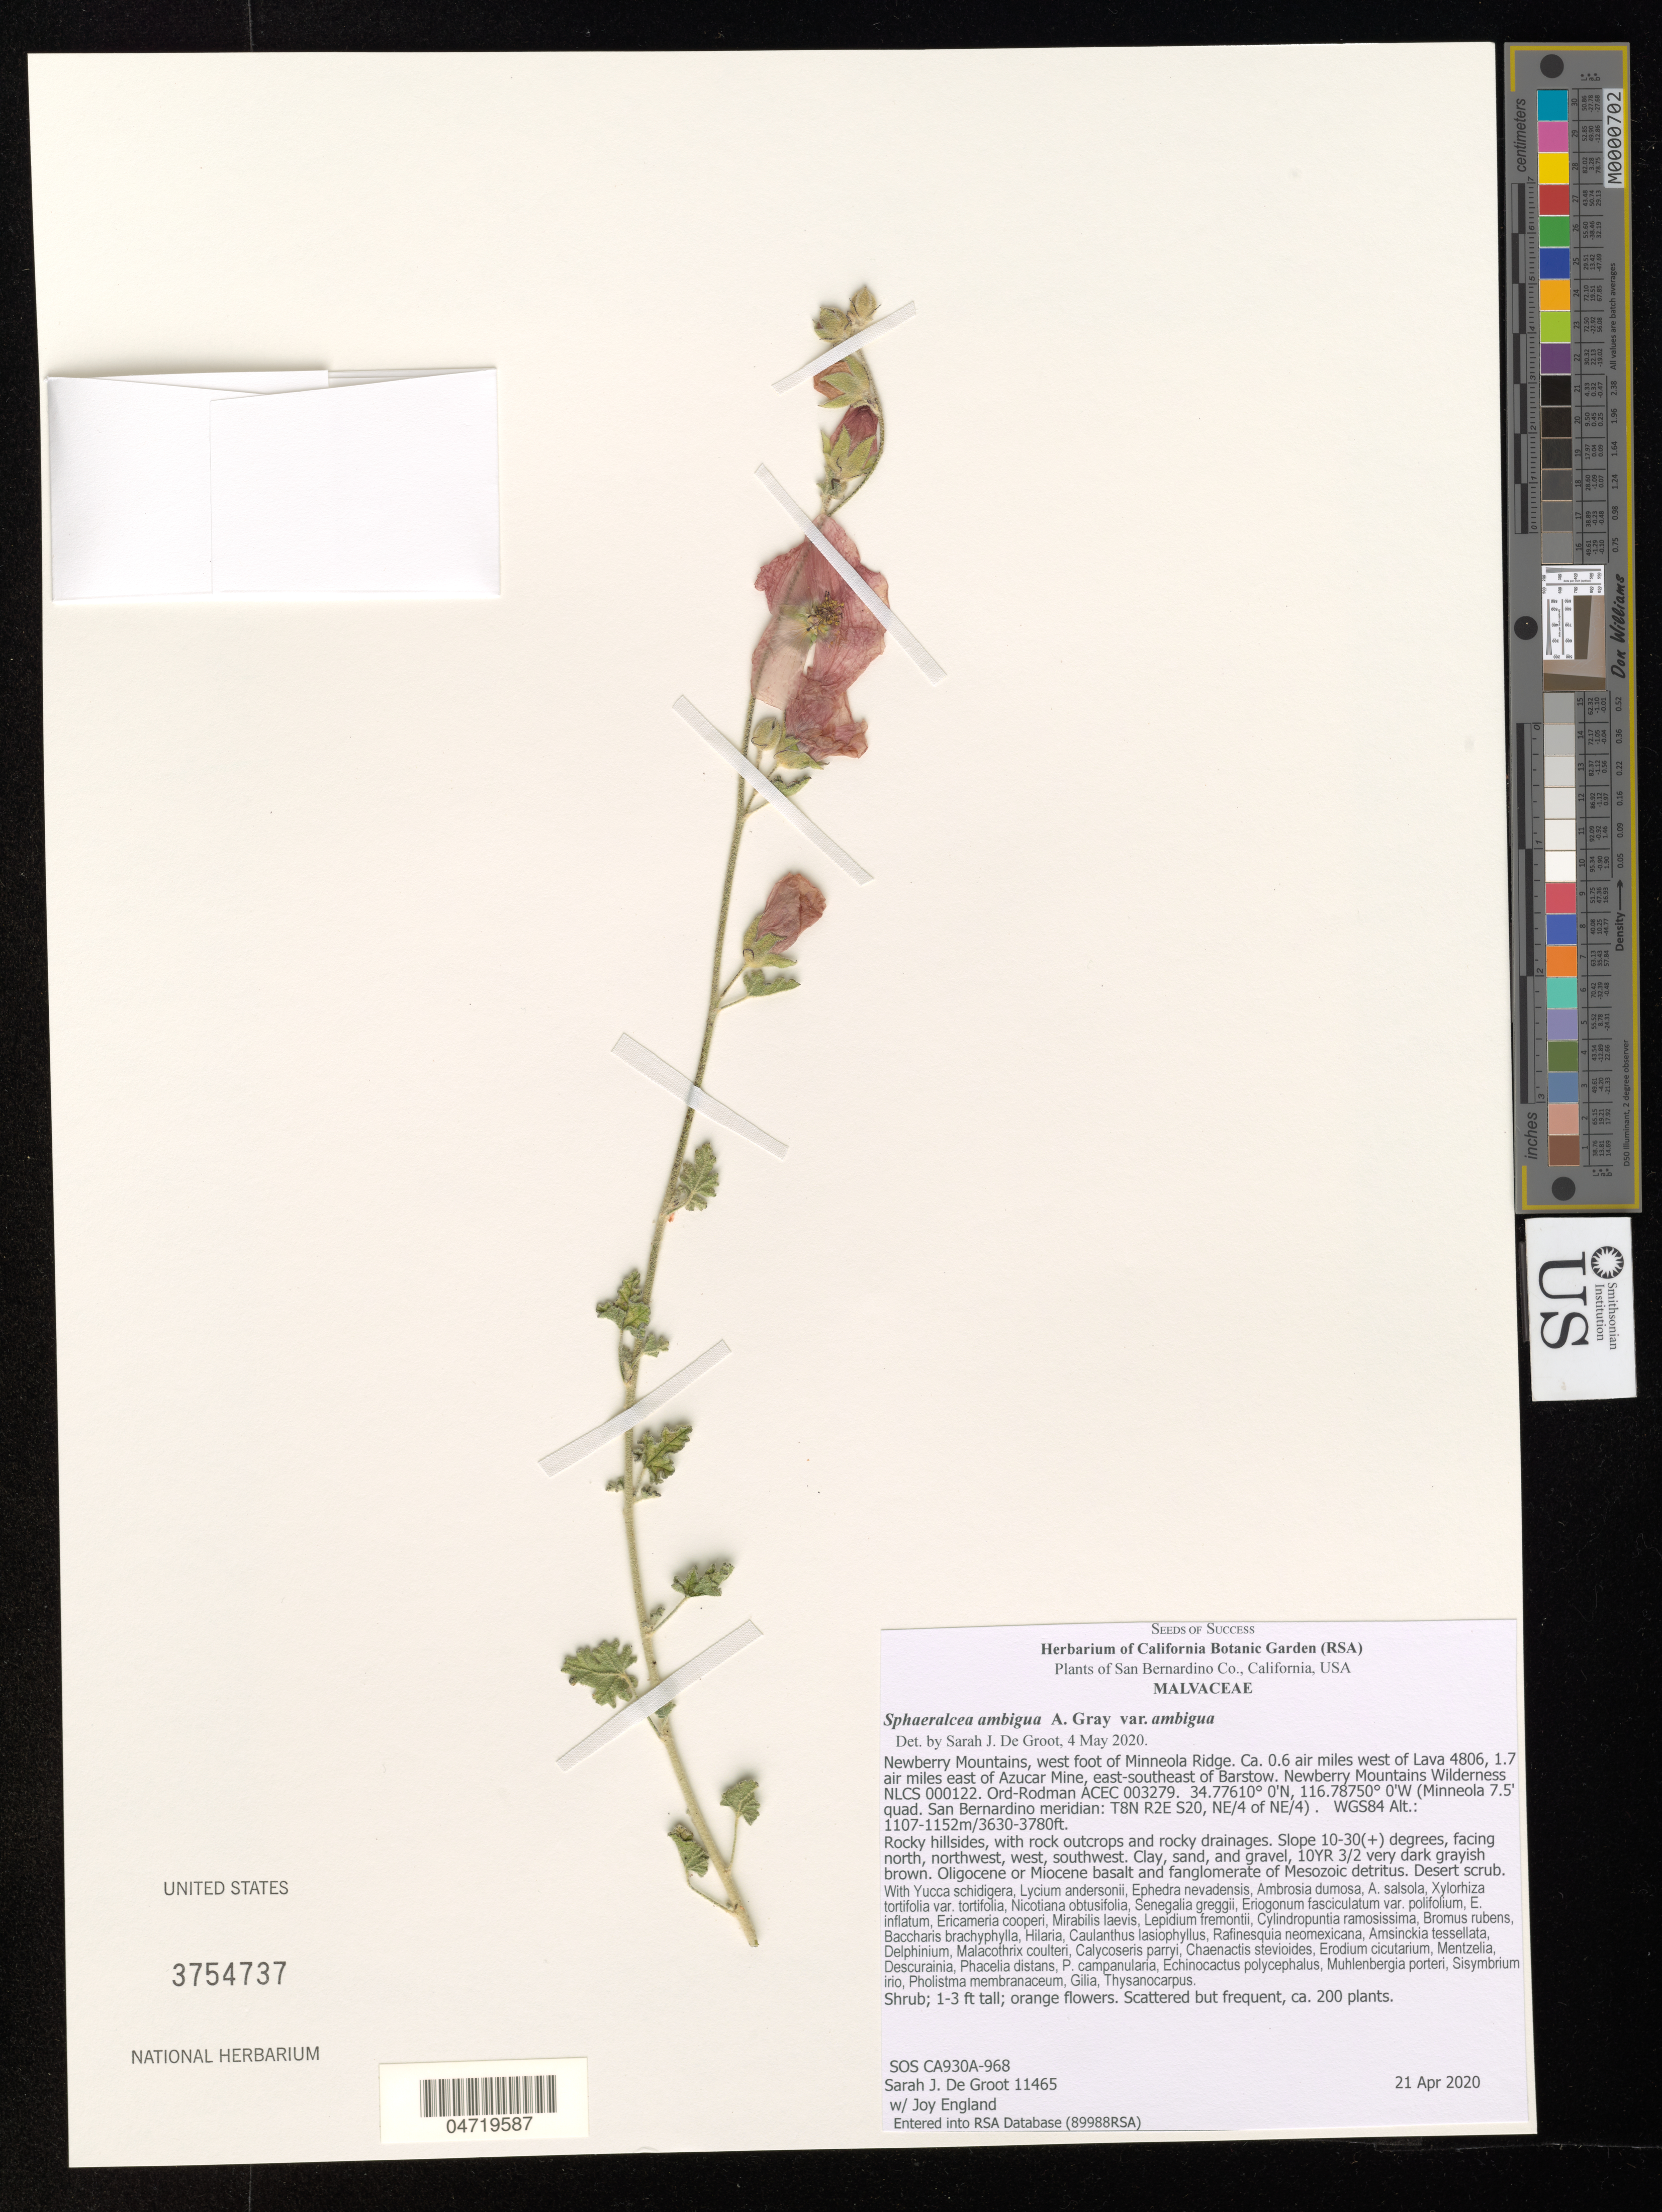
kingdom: Plantae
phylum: Tracheophyta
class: Magnoliopsida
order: Malvales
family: Malvaceae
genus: Sphaeralcea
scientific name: Sphaeralcea ambigua var. ambigua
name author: A. Gray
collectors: S. De Groot & J. England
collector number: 11465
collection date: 2020-04-21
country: United States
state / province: California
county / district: San Bernardino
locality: San Bernardino Co. Newberry Mountains, west foot of Minneola Ridge. Ca. 0.6 air miles west of Lava 4806, 1.7 air miles east of Azucar Mine, east-southeast of Barstow. Newberry Mountains Wilderness NLCS 000122. Ord-Rodman ACEC 003279. (Minneola 7.5' quad. San Bernardino meridian: T8N R2E S20, NE/4 of NE/4). WGS84.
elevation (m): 1107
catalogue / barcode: US 3754737